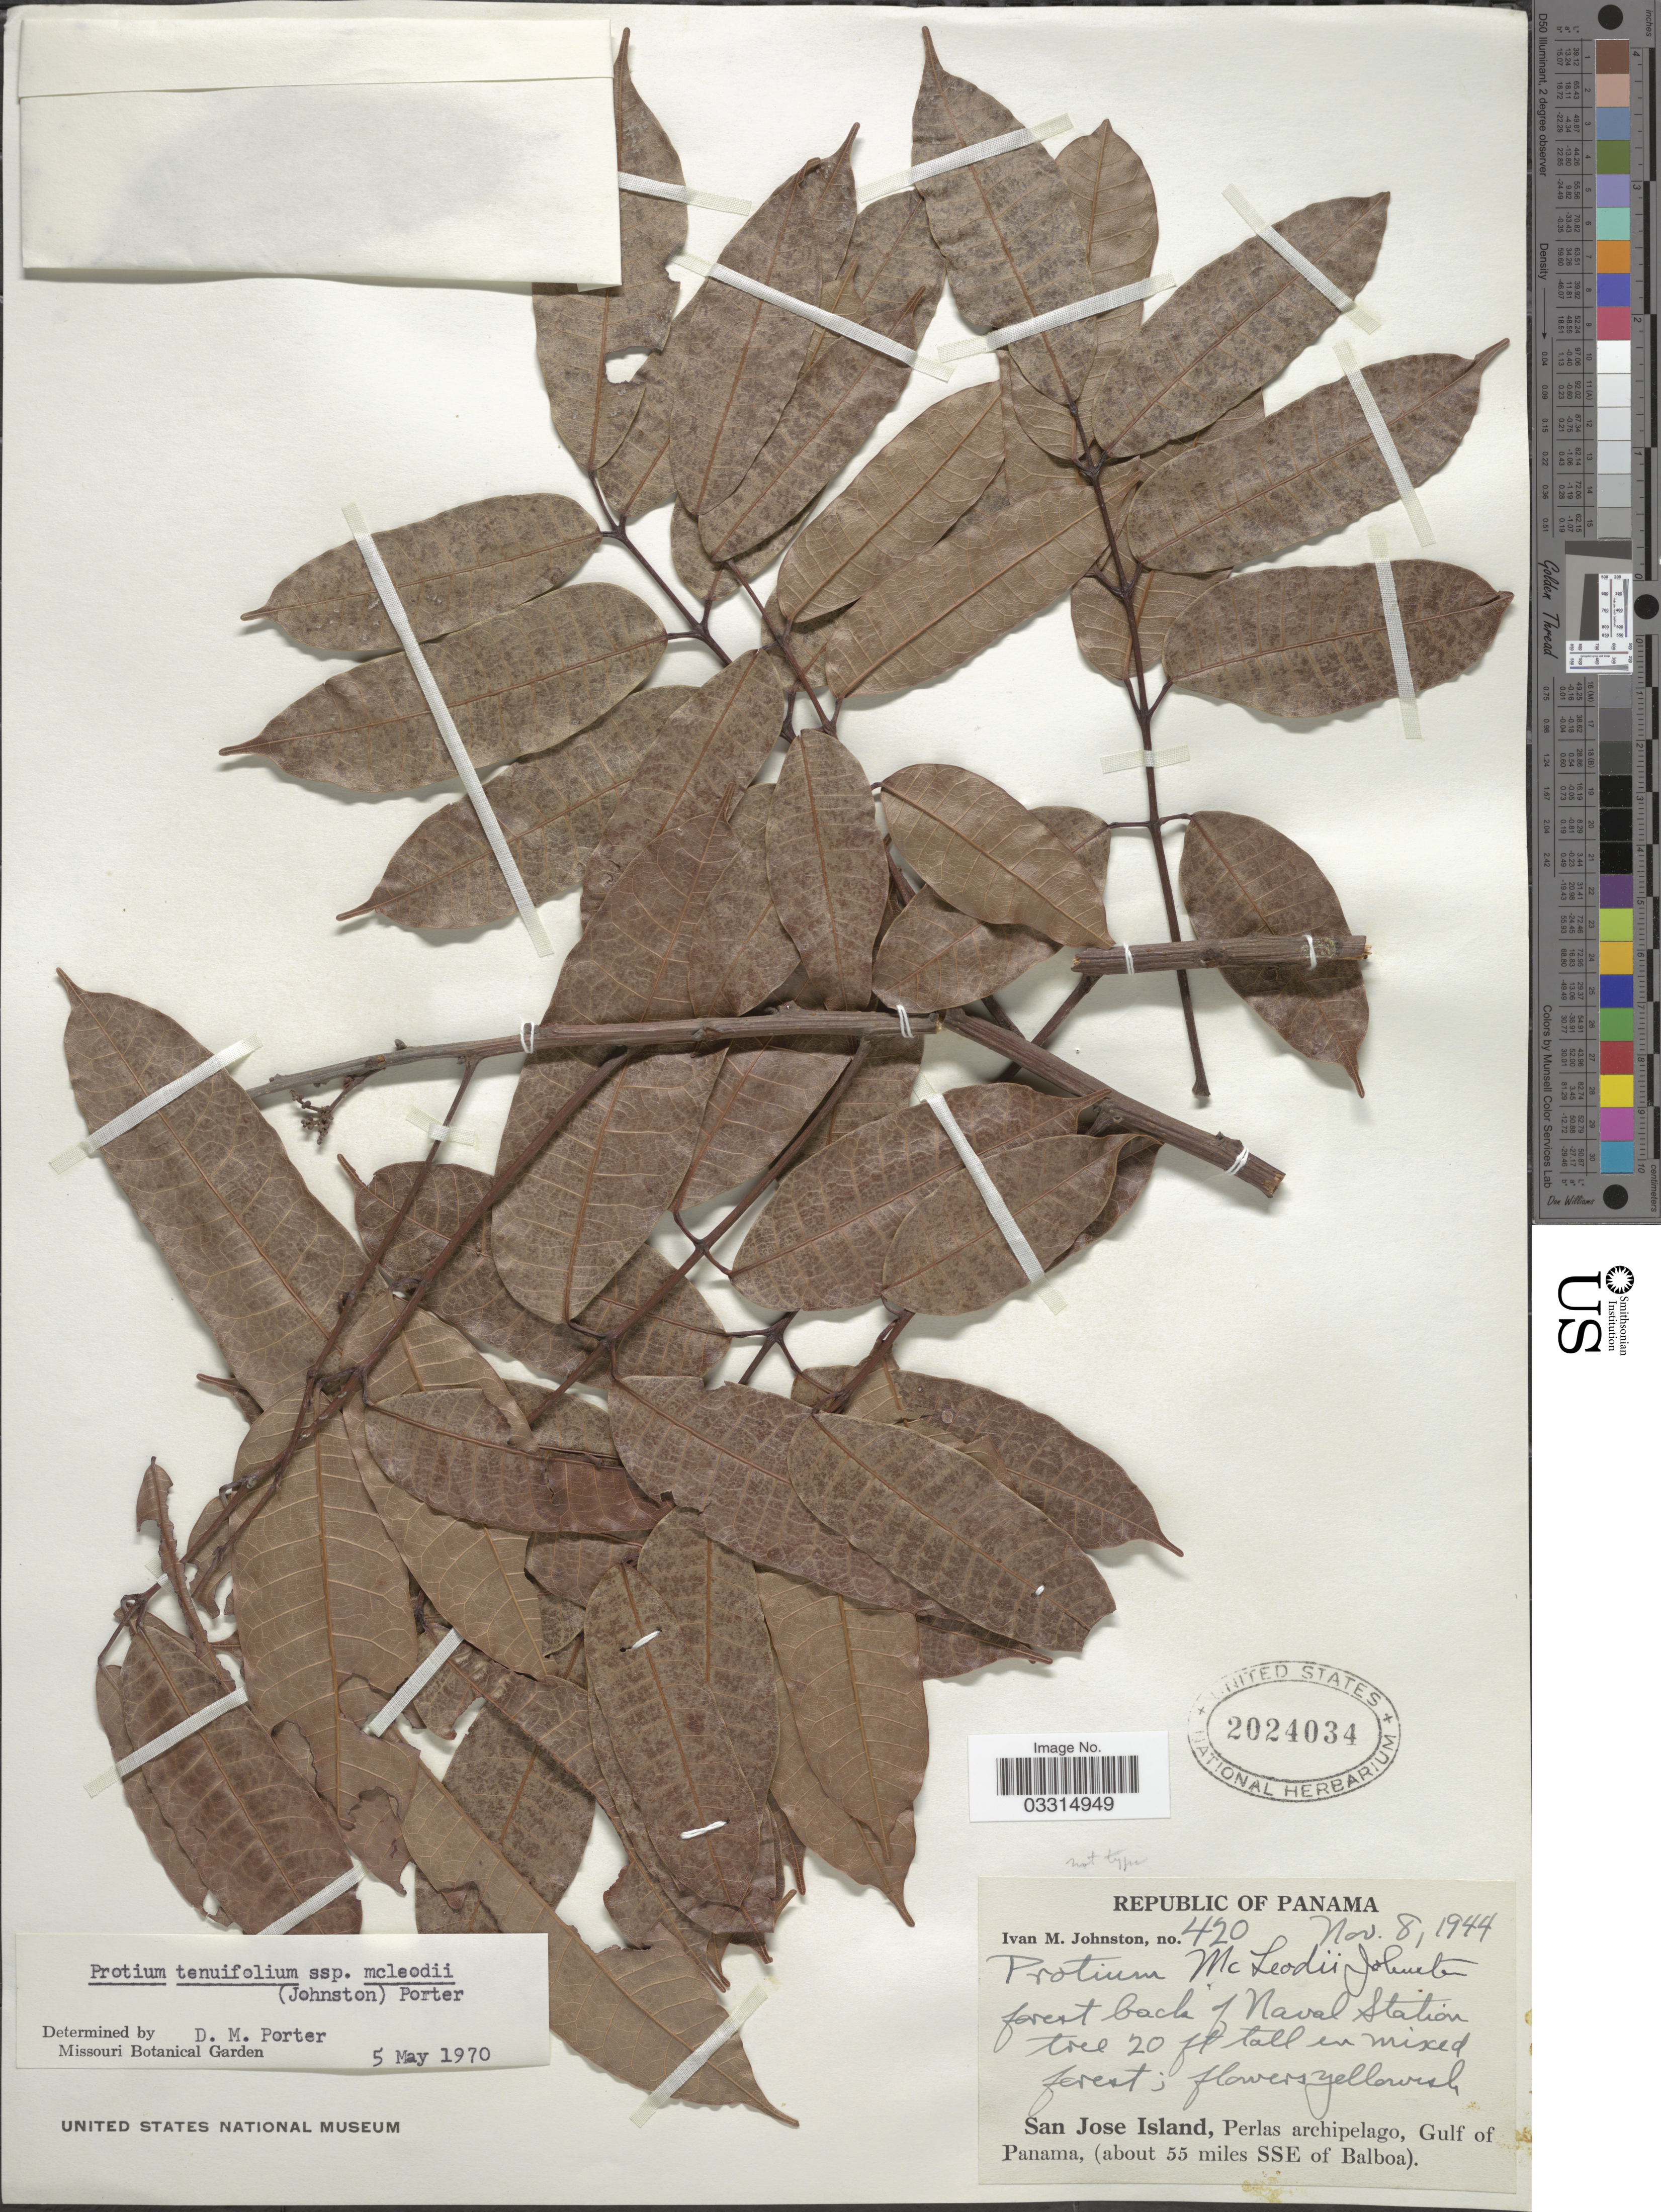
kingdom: Plantae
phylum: Tracheophyta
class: Magnoliopsida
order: Sapindales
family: Burseraceae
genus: Protium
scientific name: Protium tenuifolium var. mcleodii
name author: (I.M. Johnst.) D.M. Porter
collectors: I.M. Johnston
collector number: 420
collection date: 1944-11-08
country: Panama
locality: San Jose Island, Perlas archipelago, Gulf of Panama, (about 55 miles SSE of Balboa).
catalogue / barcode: US 2024034